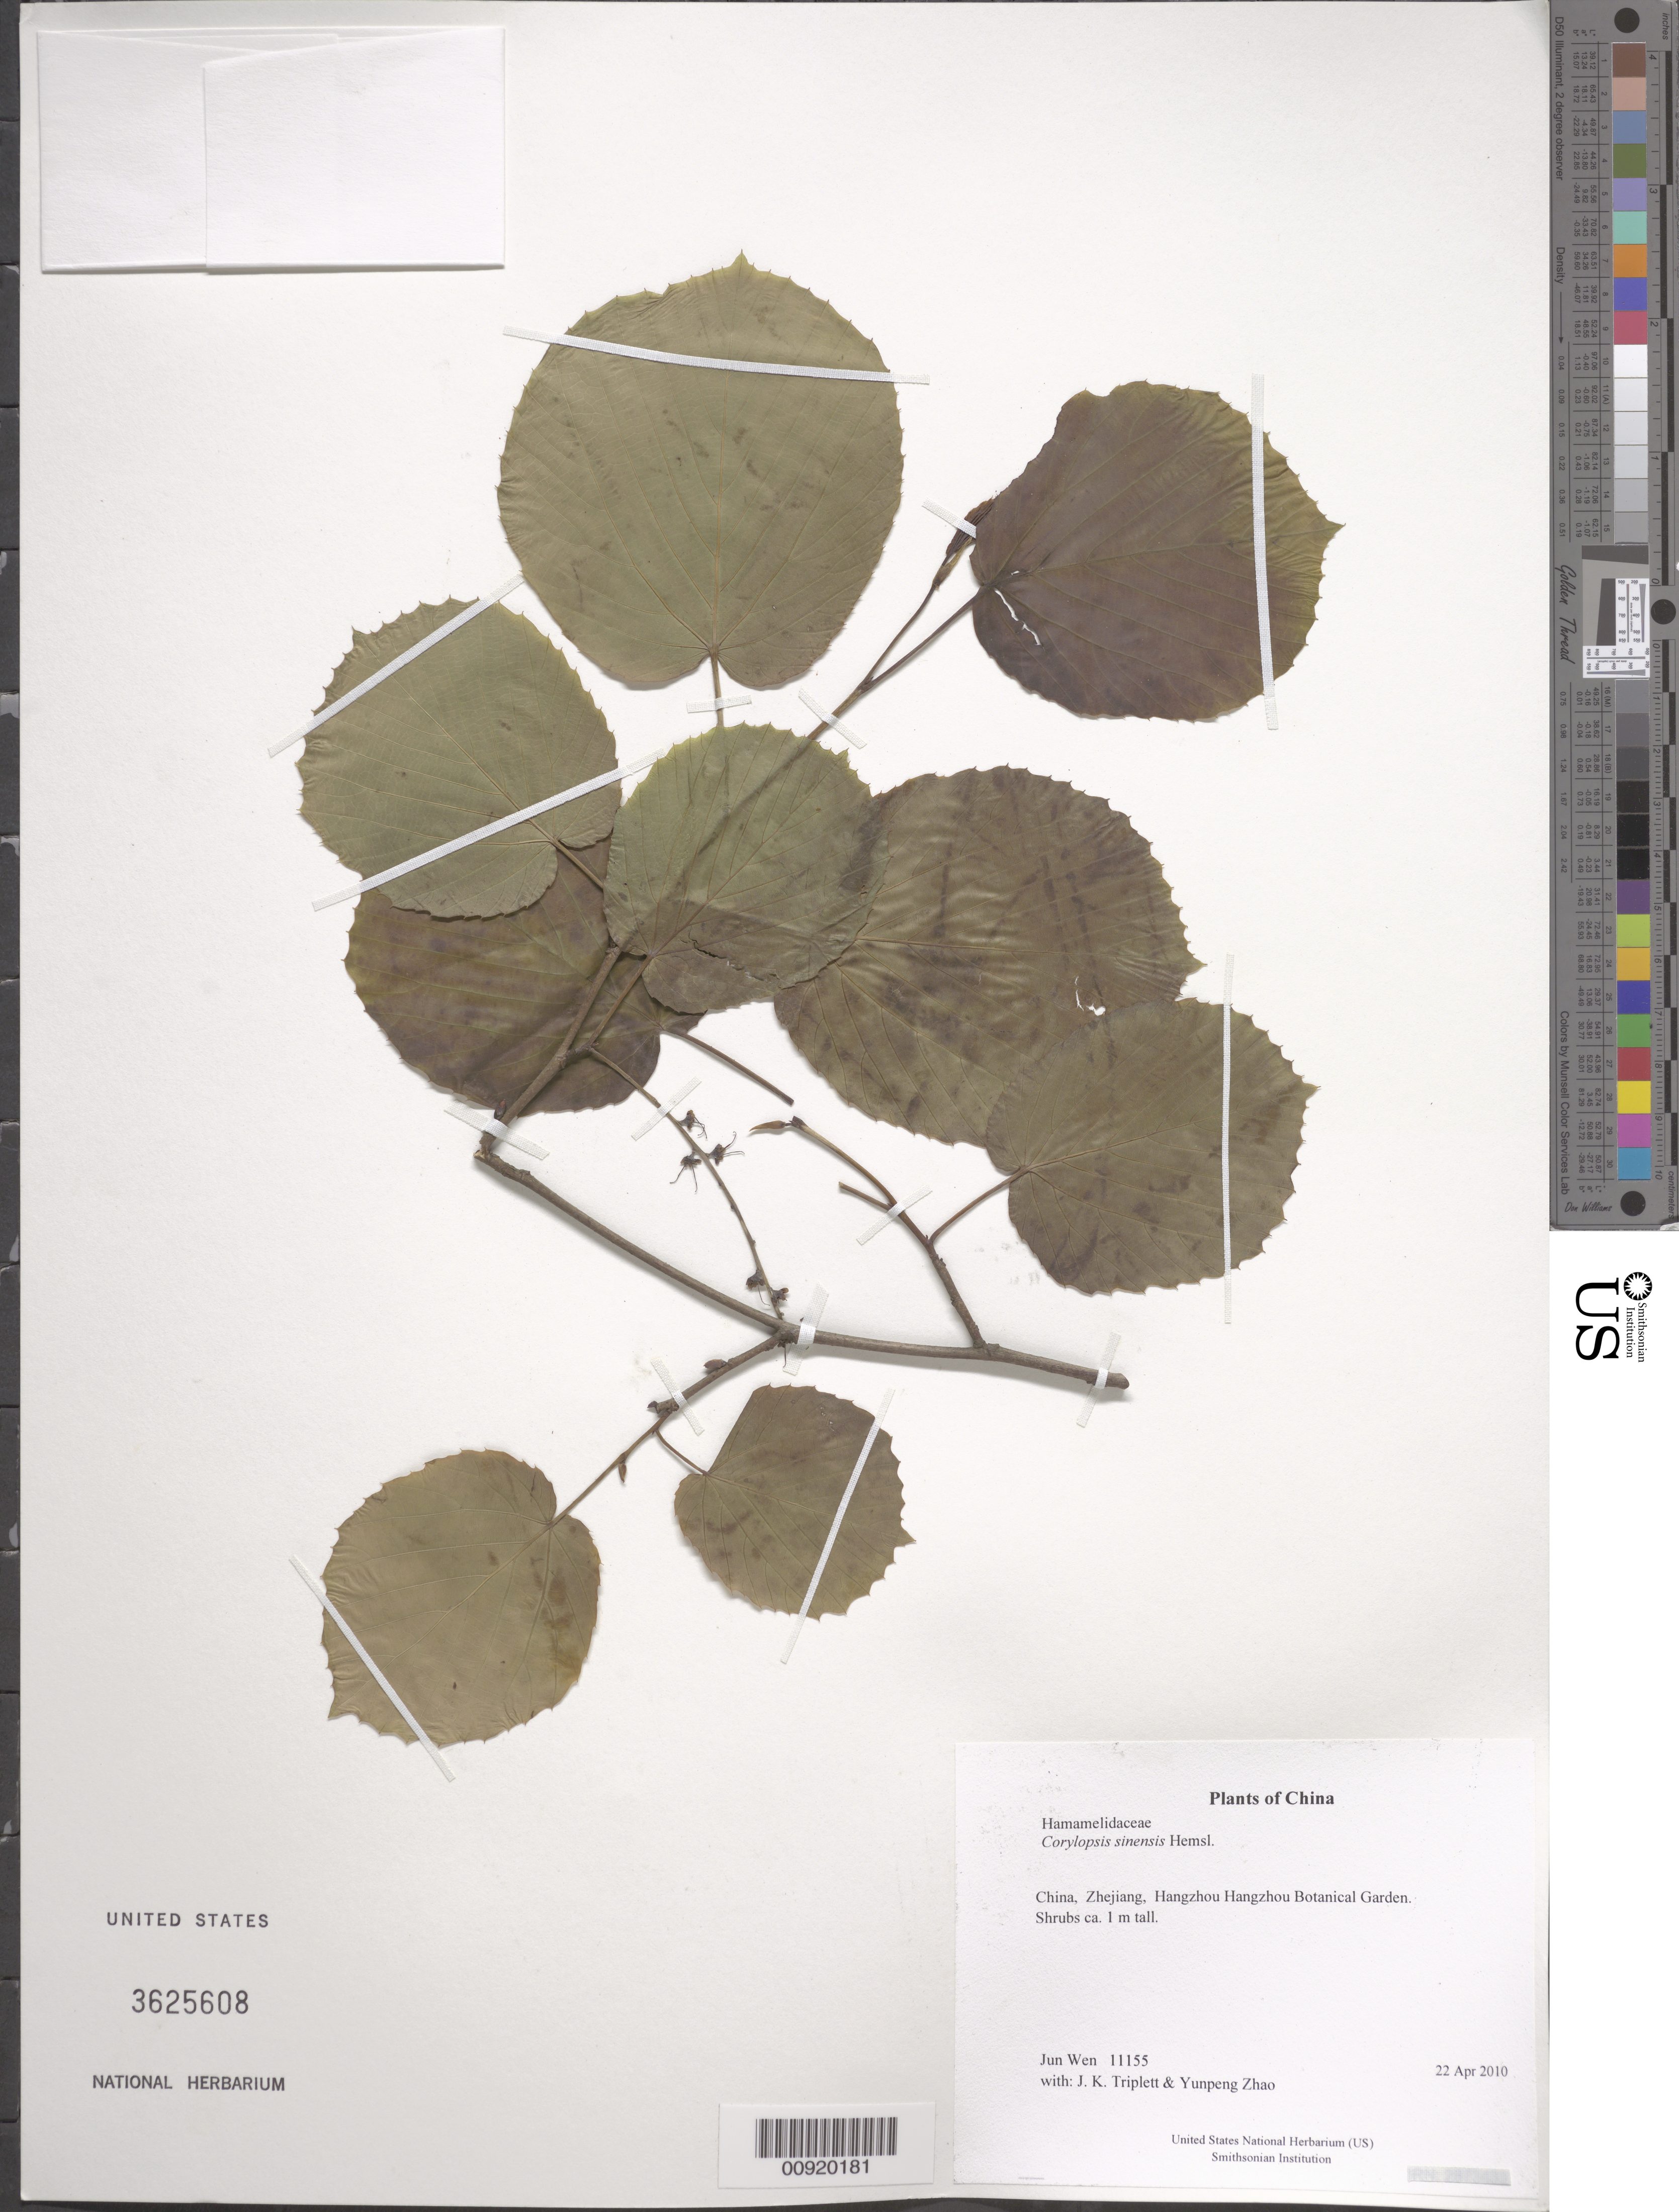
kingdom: Plantae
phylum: Tracheophyta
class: Magnoliopsida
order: Saxifragales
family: Hamamelidaceae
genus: Corylopsis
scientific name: Corylopsis sinensis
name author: Hemsl.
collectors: J. Wen, J. K. Triplett & Yunpeng Zhao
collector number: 11155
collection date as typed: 22 Apr 2010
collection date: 2010-04-22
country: China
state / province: Zhejiang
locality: Hangzhou Hangzhou Botanical Garden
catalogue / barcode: US 3625608